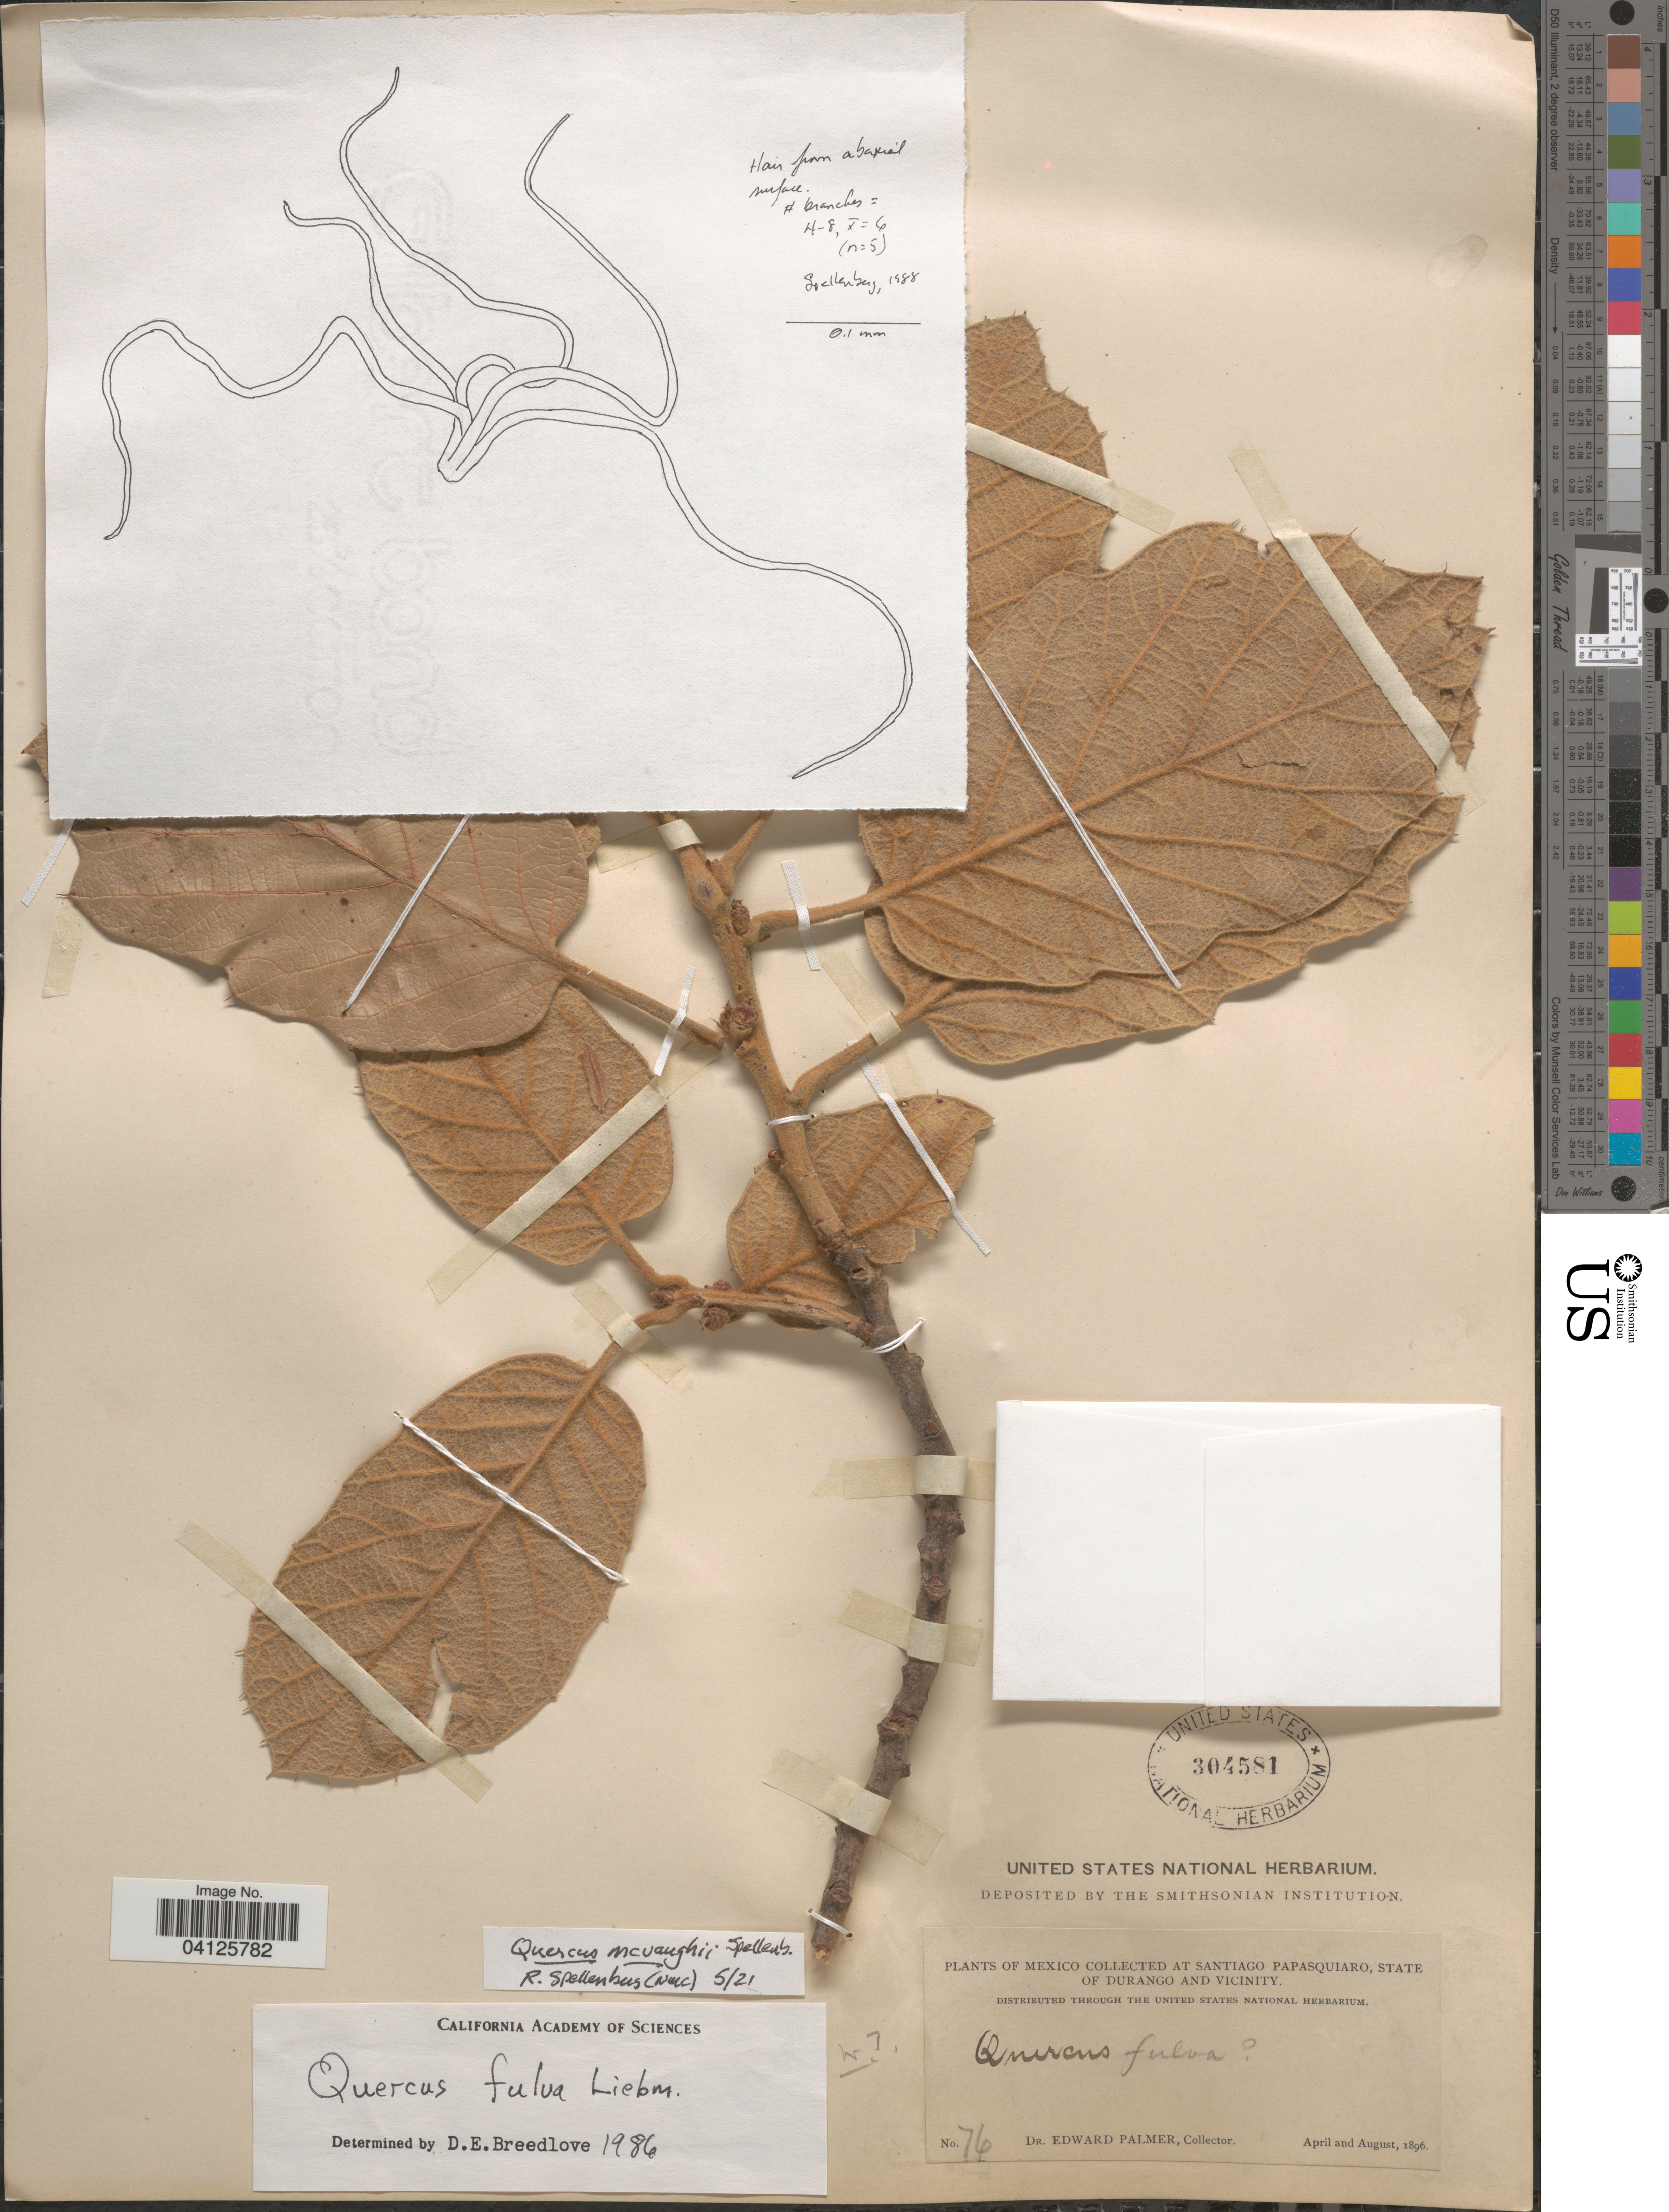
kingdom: Plantae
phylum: Tracheophyta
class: Magnoliopsida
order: Fagales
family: Fagaceae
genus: Quercus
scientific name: Quercus fulva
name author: Liebm.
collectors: E. Palmer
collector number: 76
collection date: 1896-04/1896-08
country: Mexico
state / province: Durango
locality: Santiago Papasquiaro, state of Durango and vicinity.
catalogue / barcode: US 304581